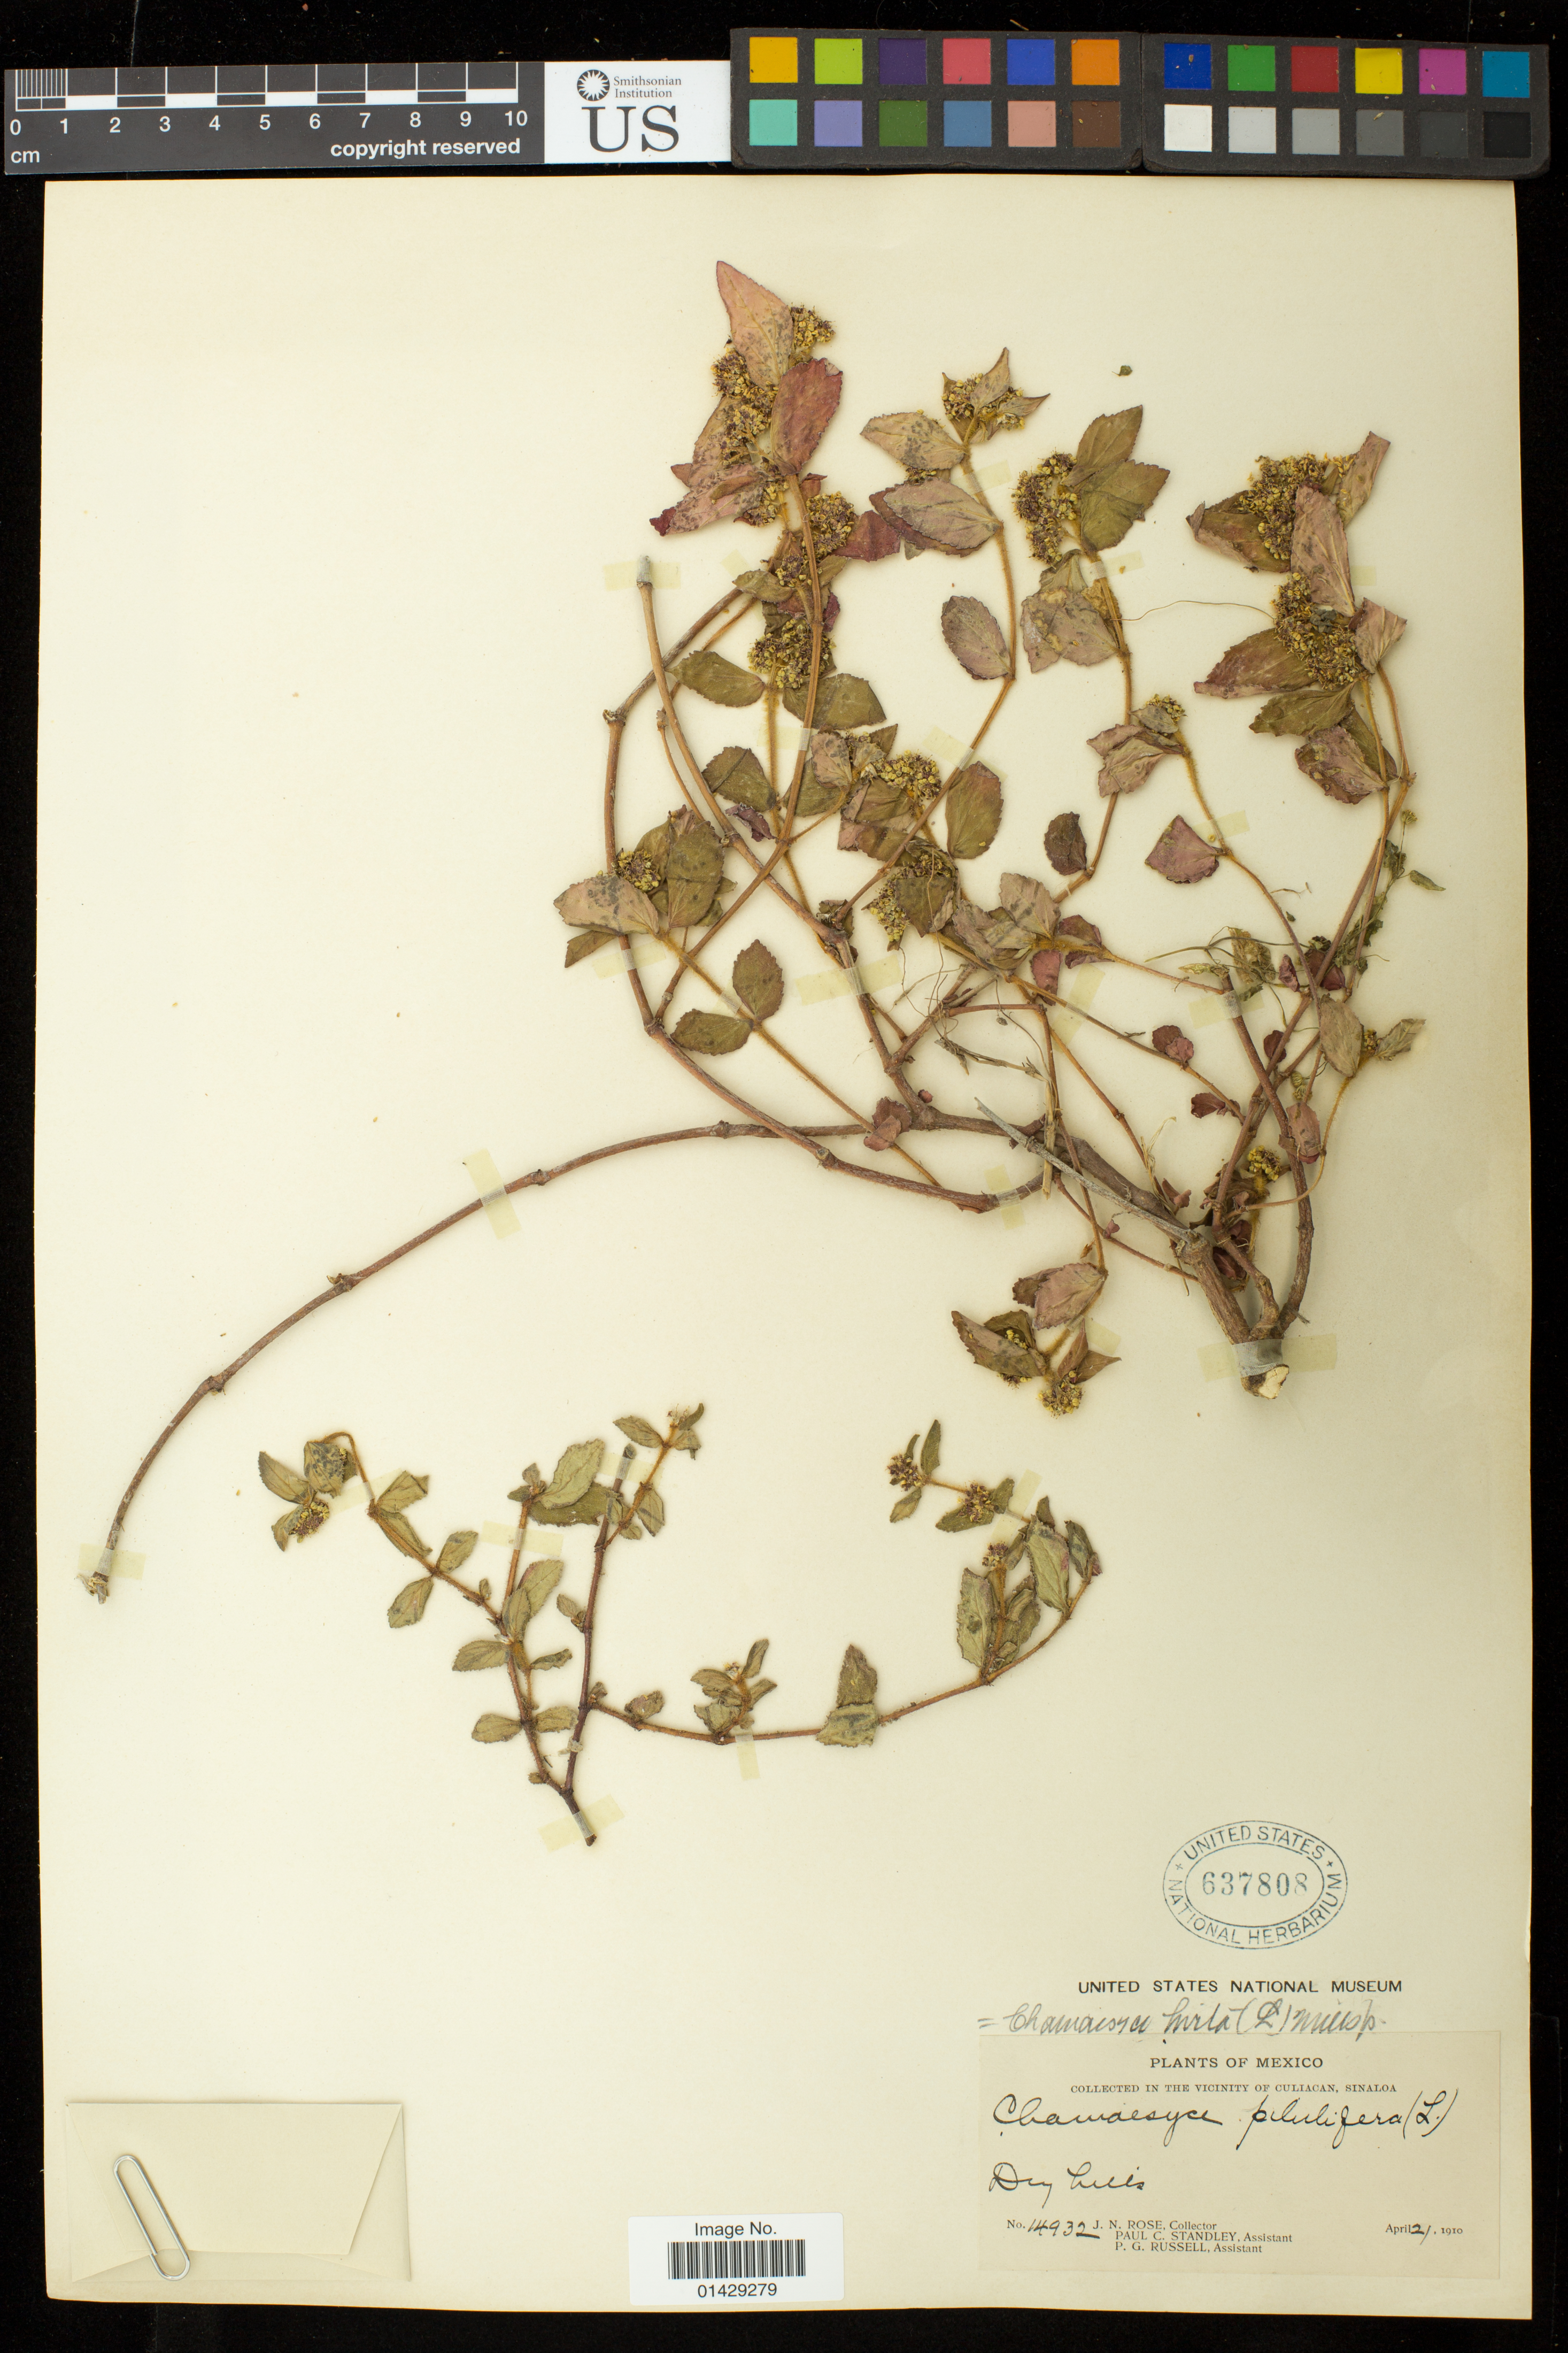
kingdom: Plantae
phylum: Tracheophyta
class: Magnoliopsida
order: Malpighiales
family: Euphorbiaceae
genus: Euphorbia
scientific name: Euphorbia hirta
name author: L.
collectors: J. N. Rose, P. C. Standley & P. G. Russell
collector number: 14932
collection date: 1910-04-21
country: Mexico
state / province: Sinaloa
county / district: Culiacán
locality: Dry hills. Vicinity of Culiacan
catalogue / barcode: US 637808